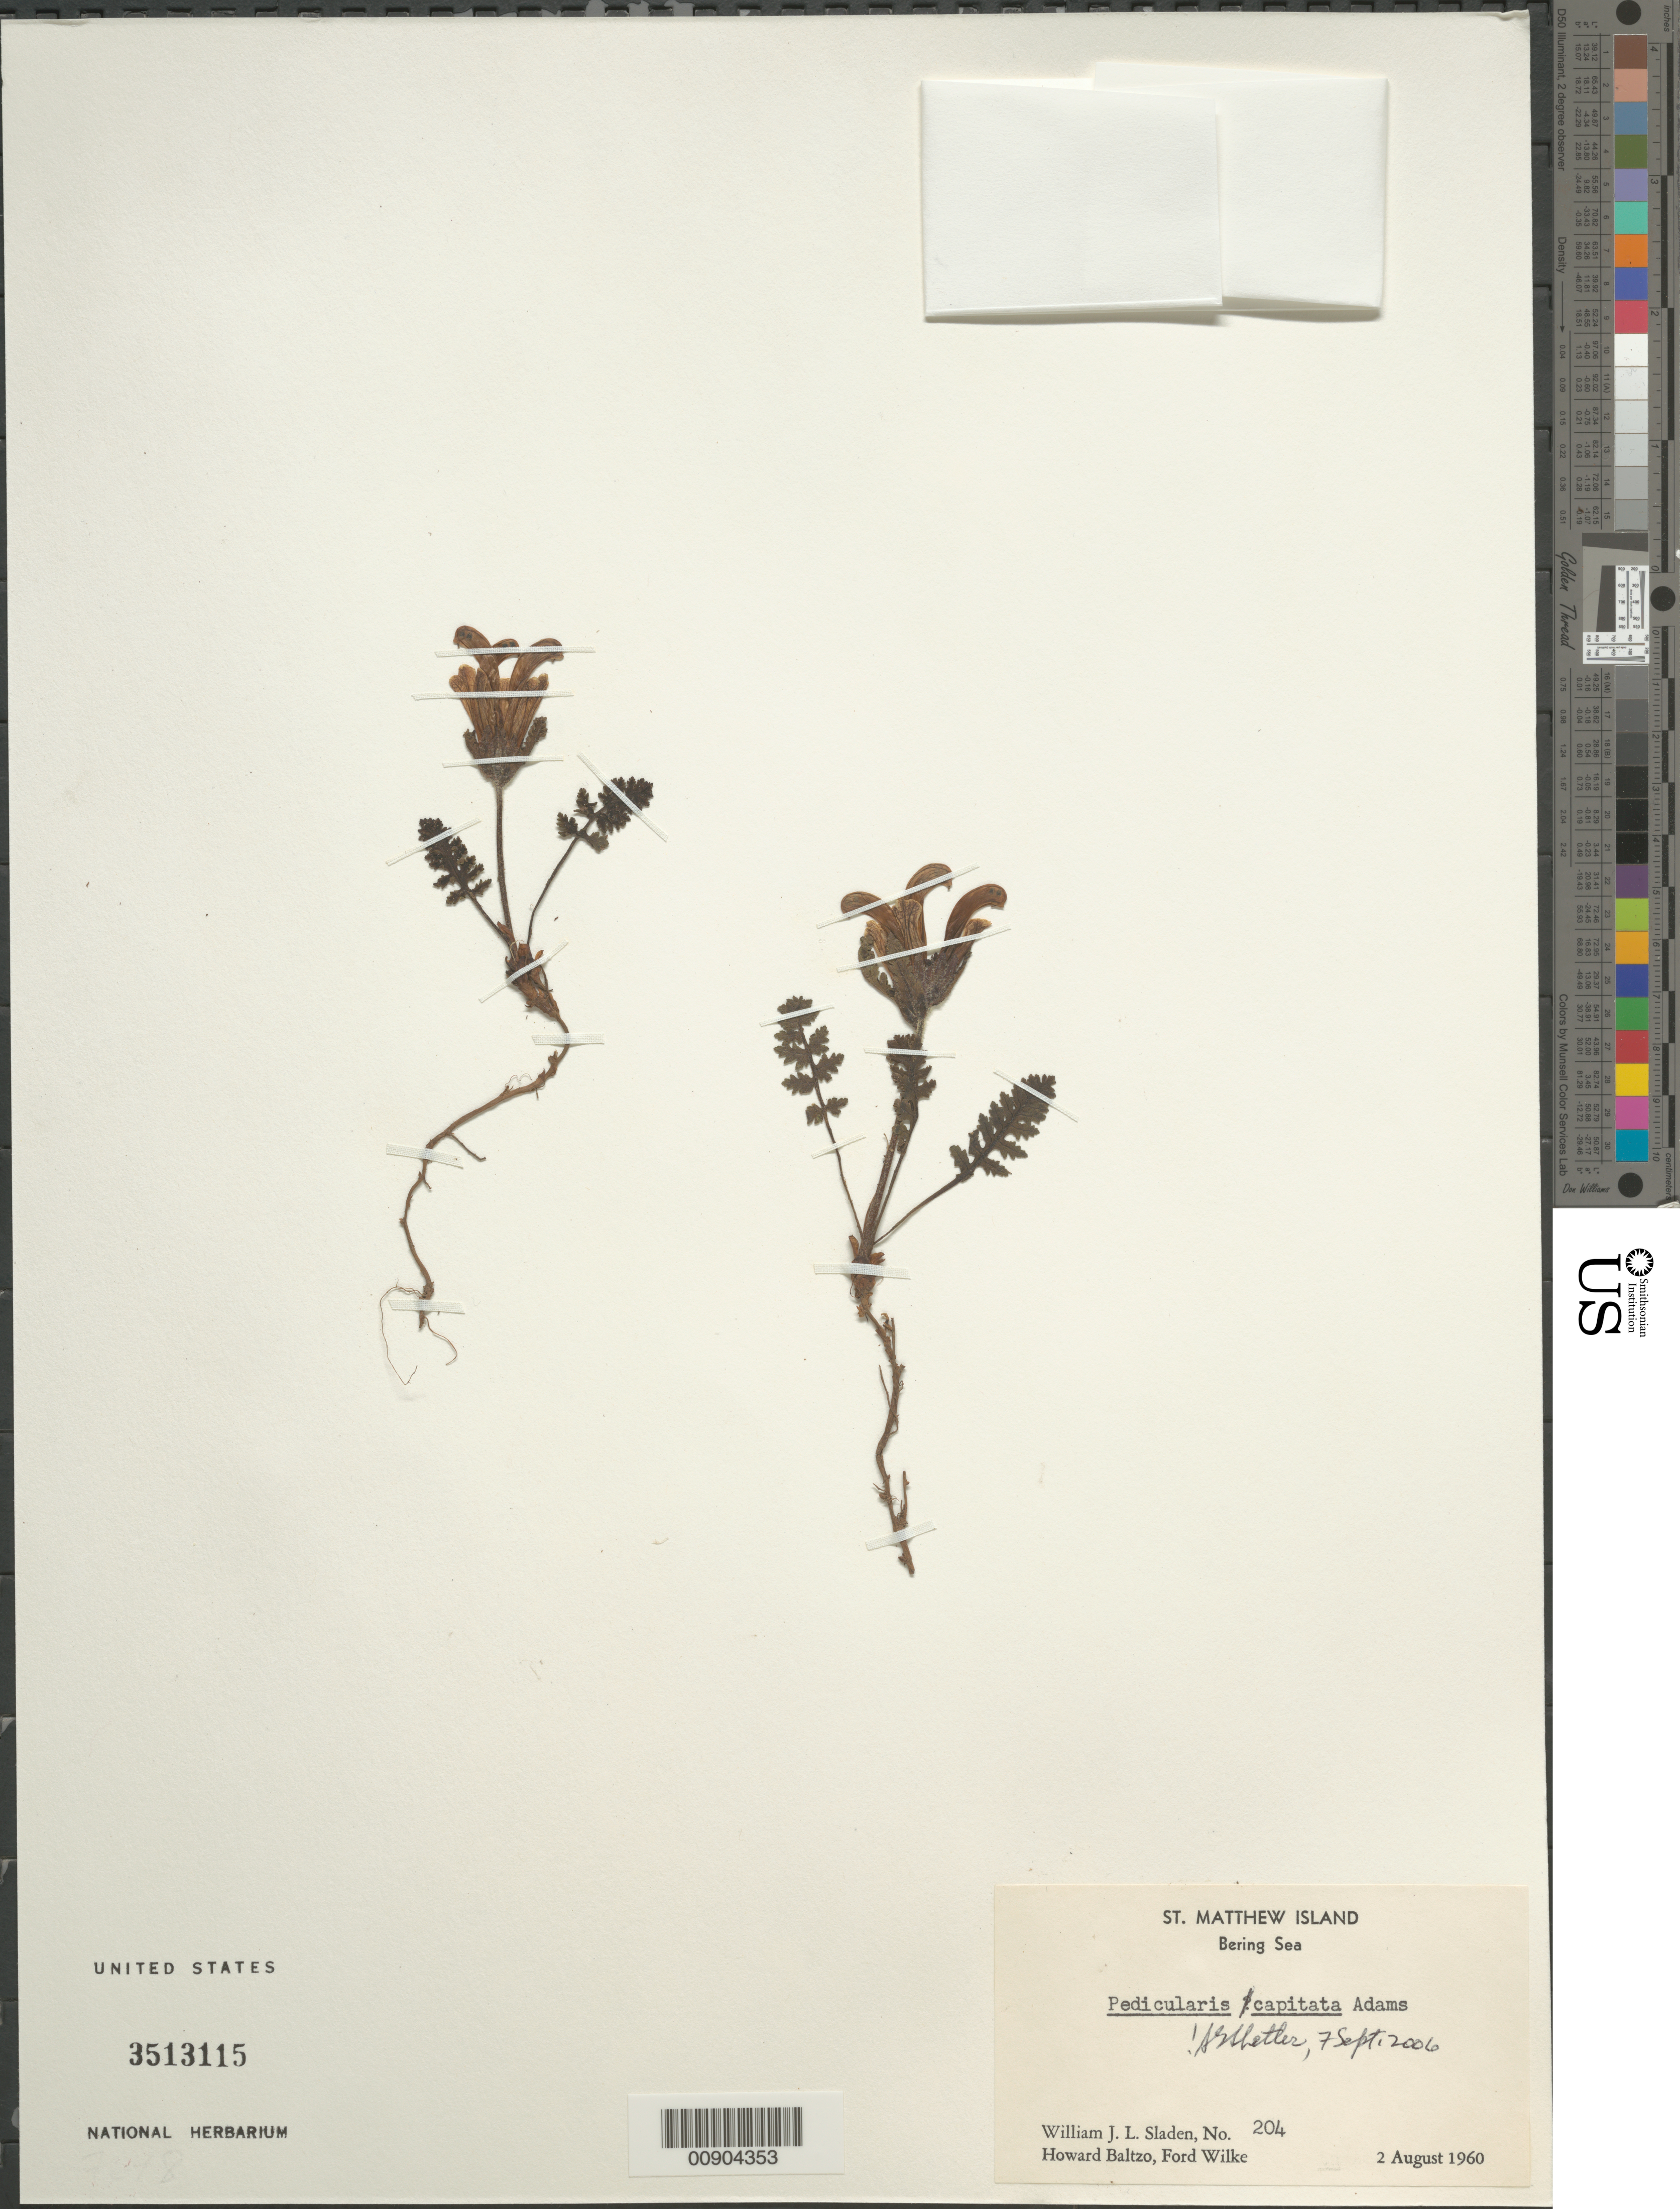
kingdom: Plantae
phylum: Tracheophyta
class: Magnoliopsida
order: Lamiales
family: Orobanchaceae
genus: Pedicularis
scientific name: Pedicularis capitata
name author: Adams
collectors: W. Sladen, H. Baltzo & F. Wilke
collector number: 204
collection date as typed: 02 Aug 1960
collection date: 1960-08-02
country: United States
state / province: Alaska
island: St. Matthew Island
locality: St. Matthew Island, Bering Sea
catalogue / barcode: US 3503115